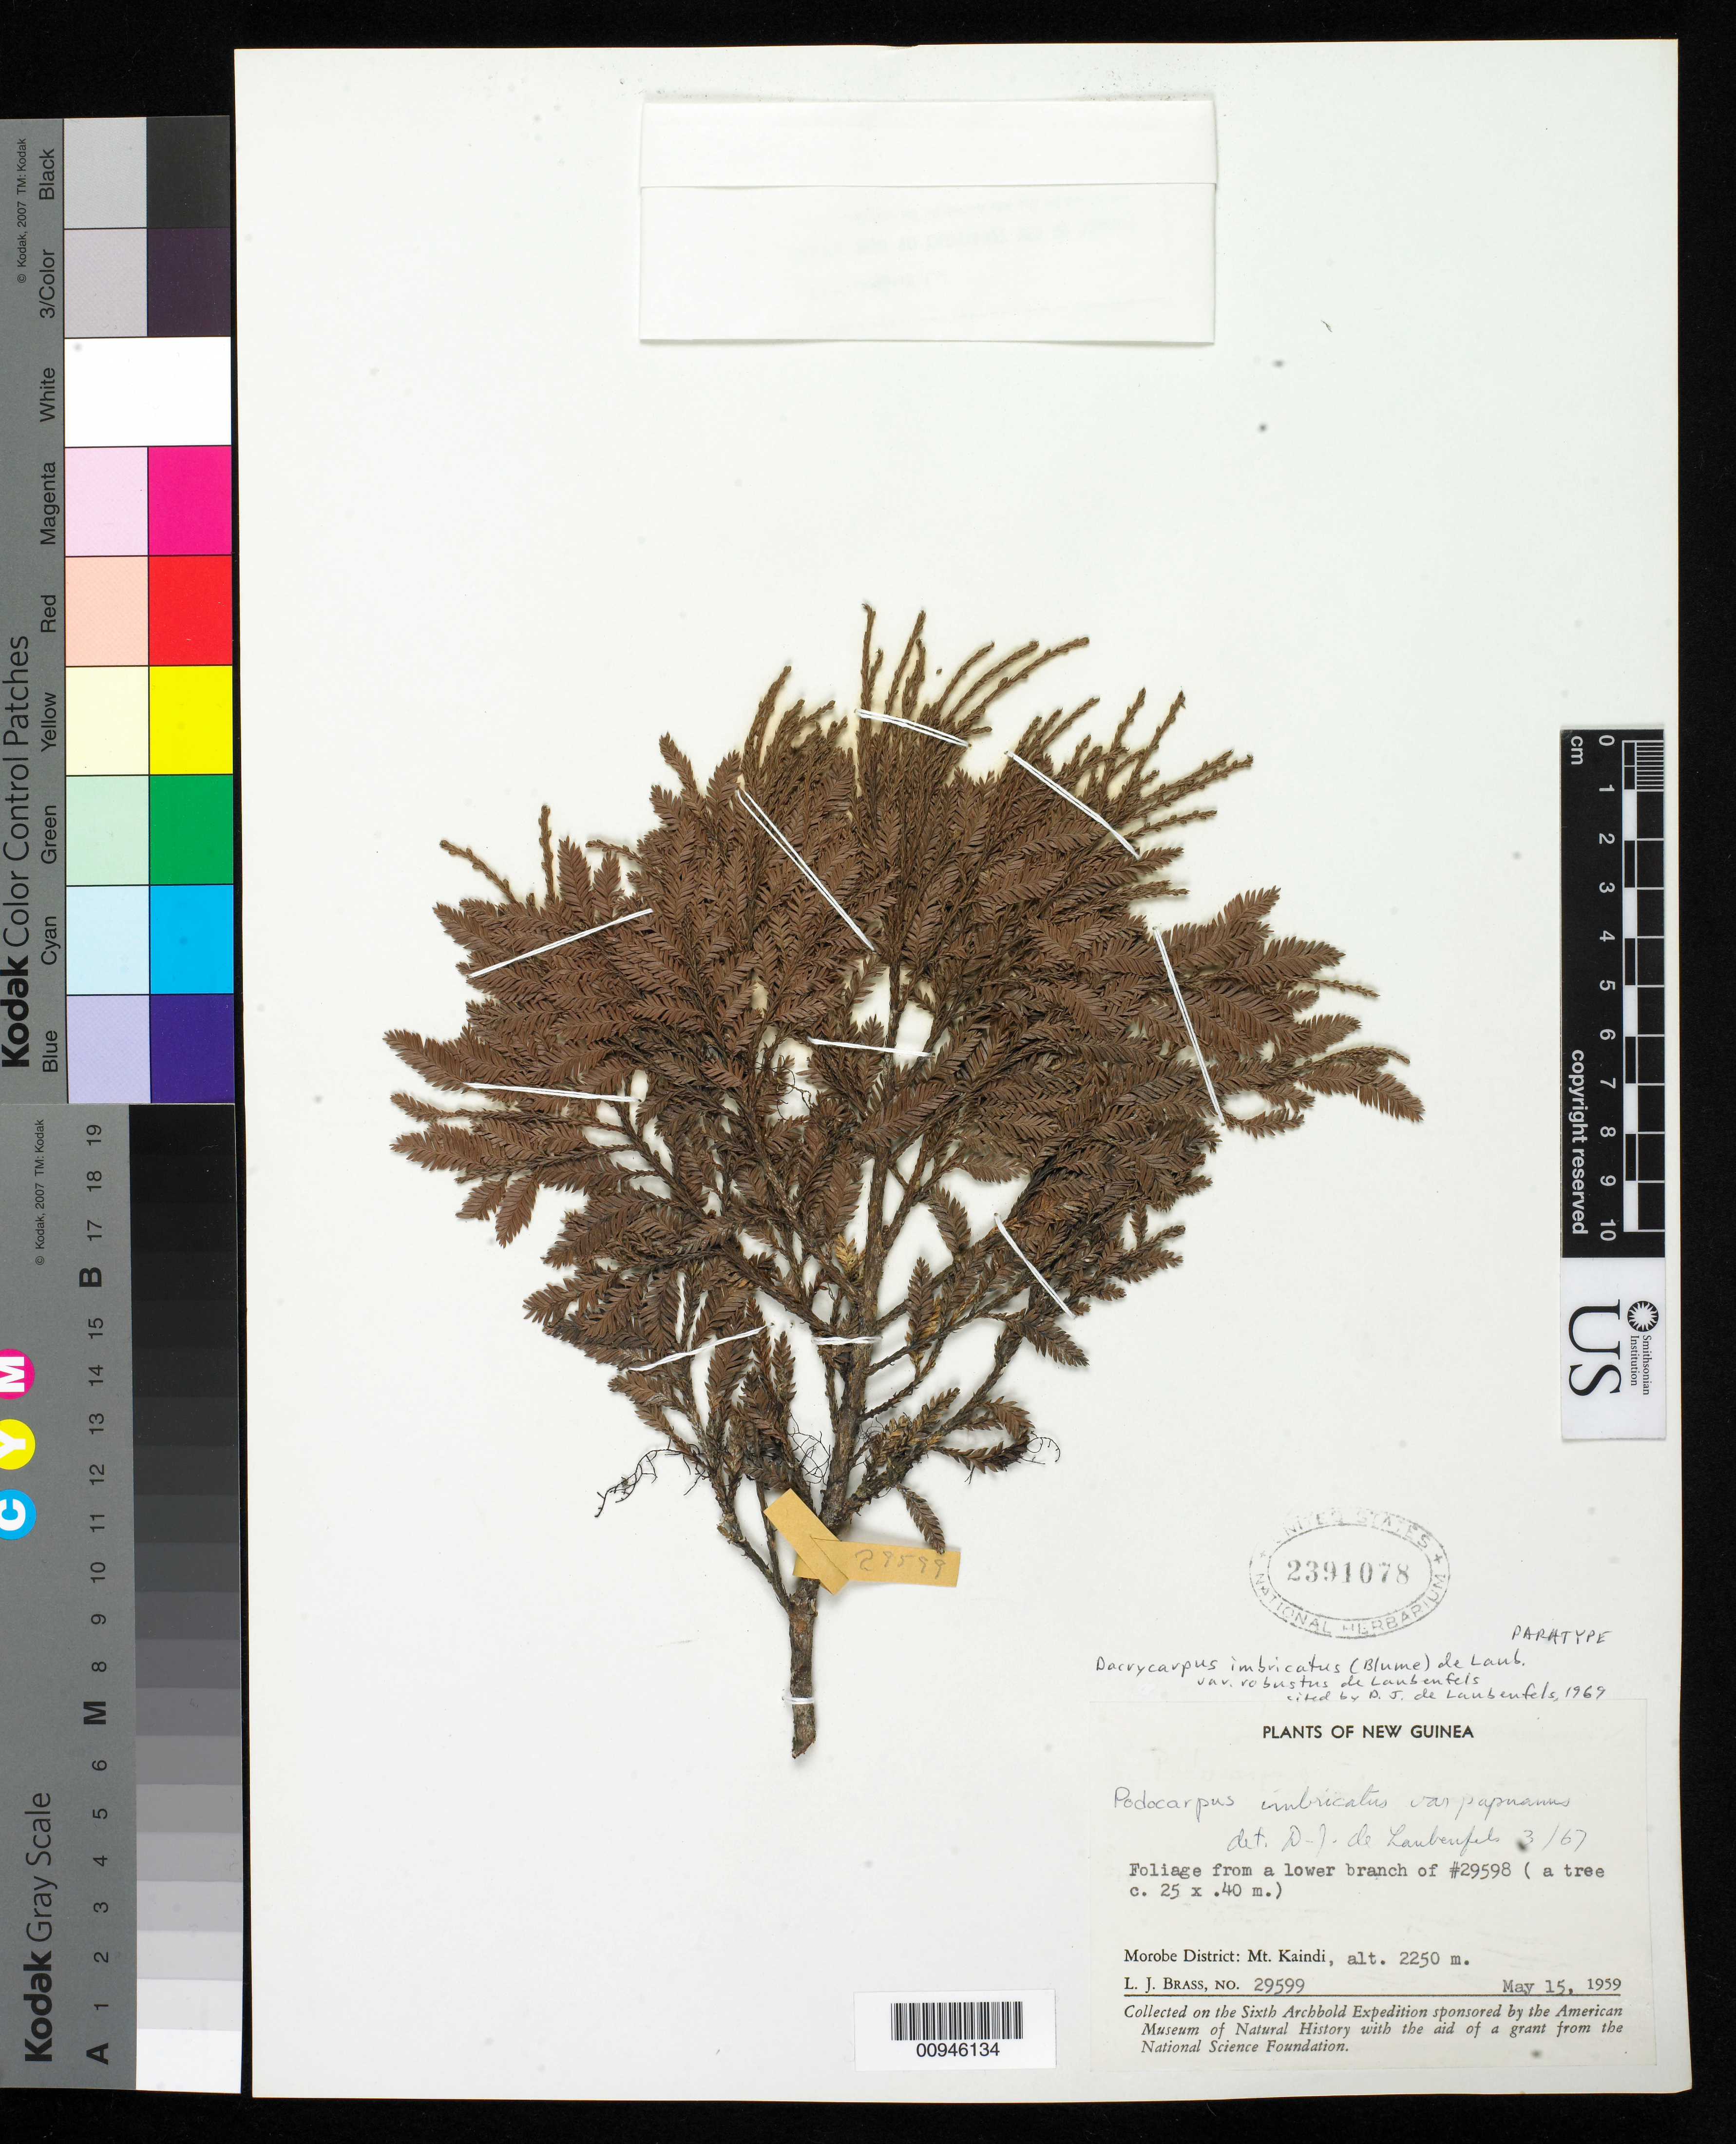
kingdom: Plantae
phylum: Tracheophyta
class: Pinopsida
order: Pinales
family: Podocarpaceae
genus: Dacrycarpus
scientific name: Dacrycarpus imbricatus var. robustus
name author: de Laub.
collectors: L. J. Brass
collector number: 29599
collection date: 1959-05-15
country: Papua New Guinea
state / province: Morobe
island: New Guinea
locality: Mt. Kaindi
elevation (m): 2250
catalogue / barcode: US 2391078